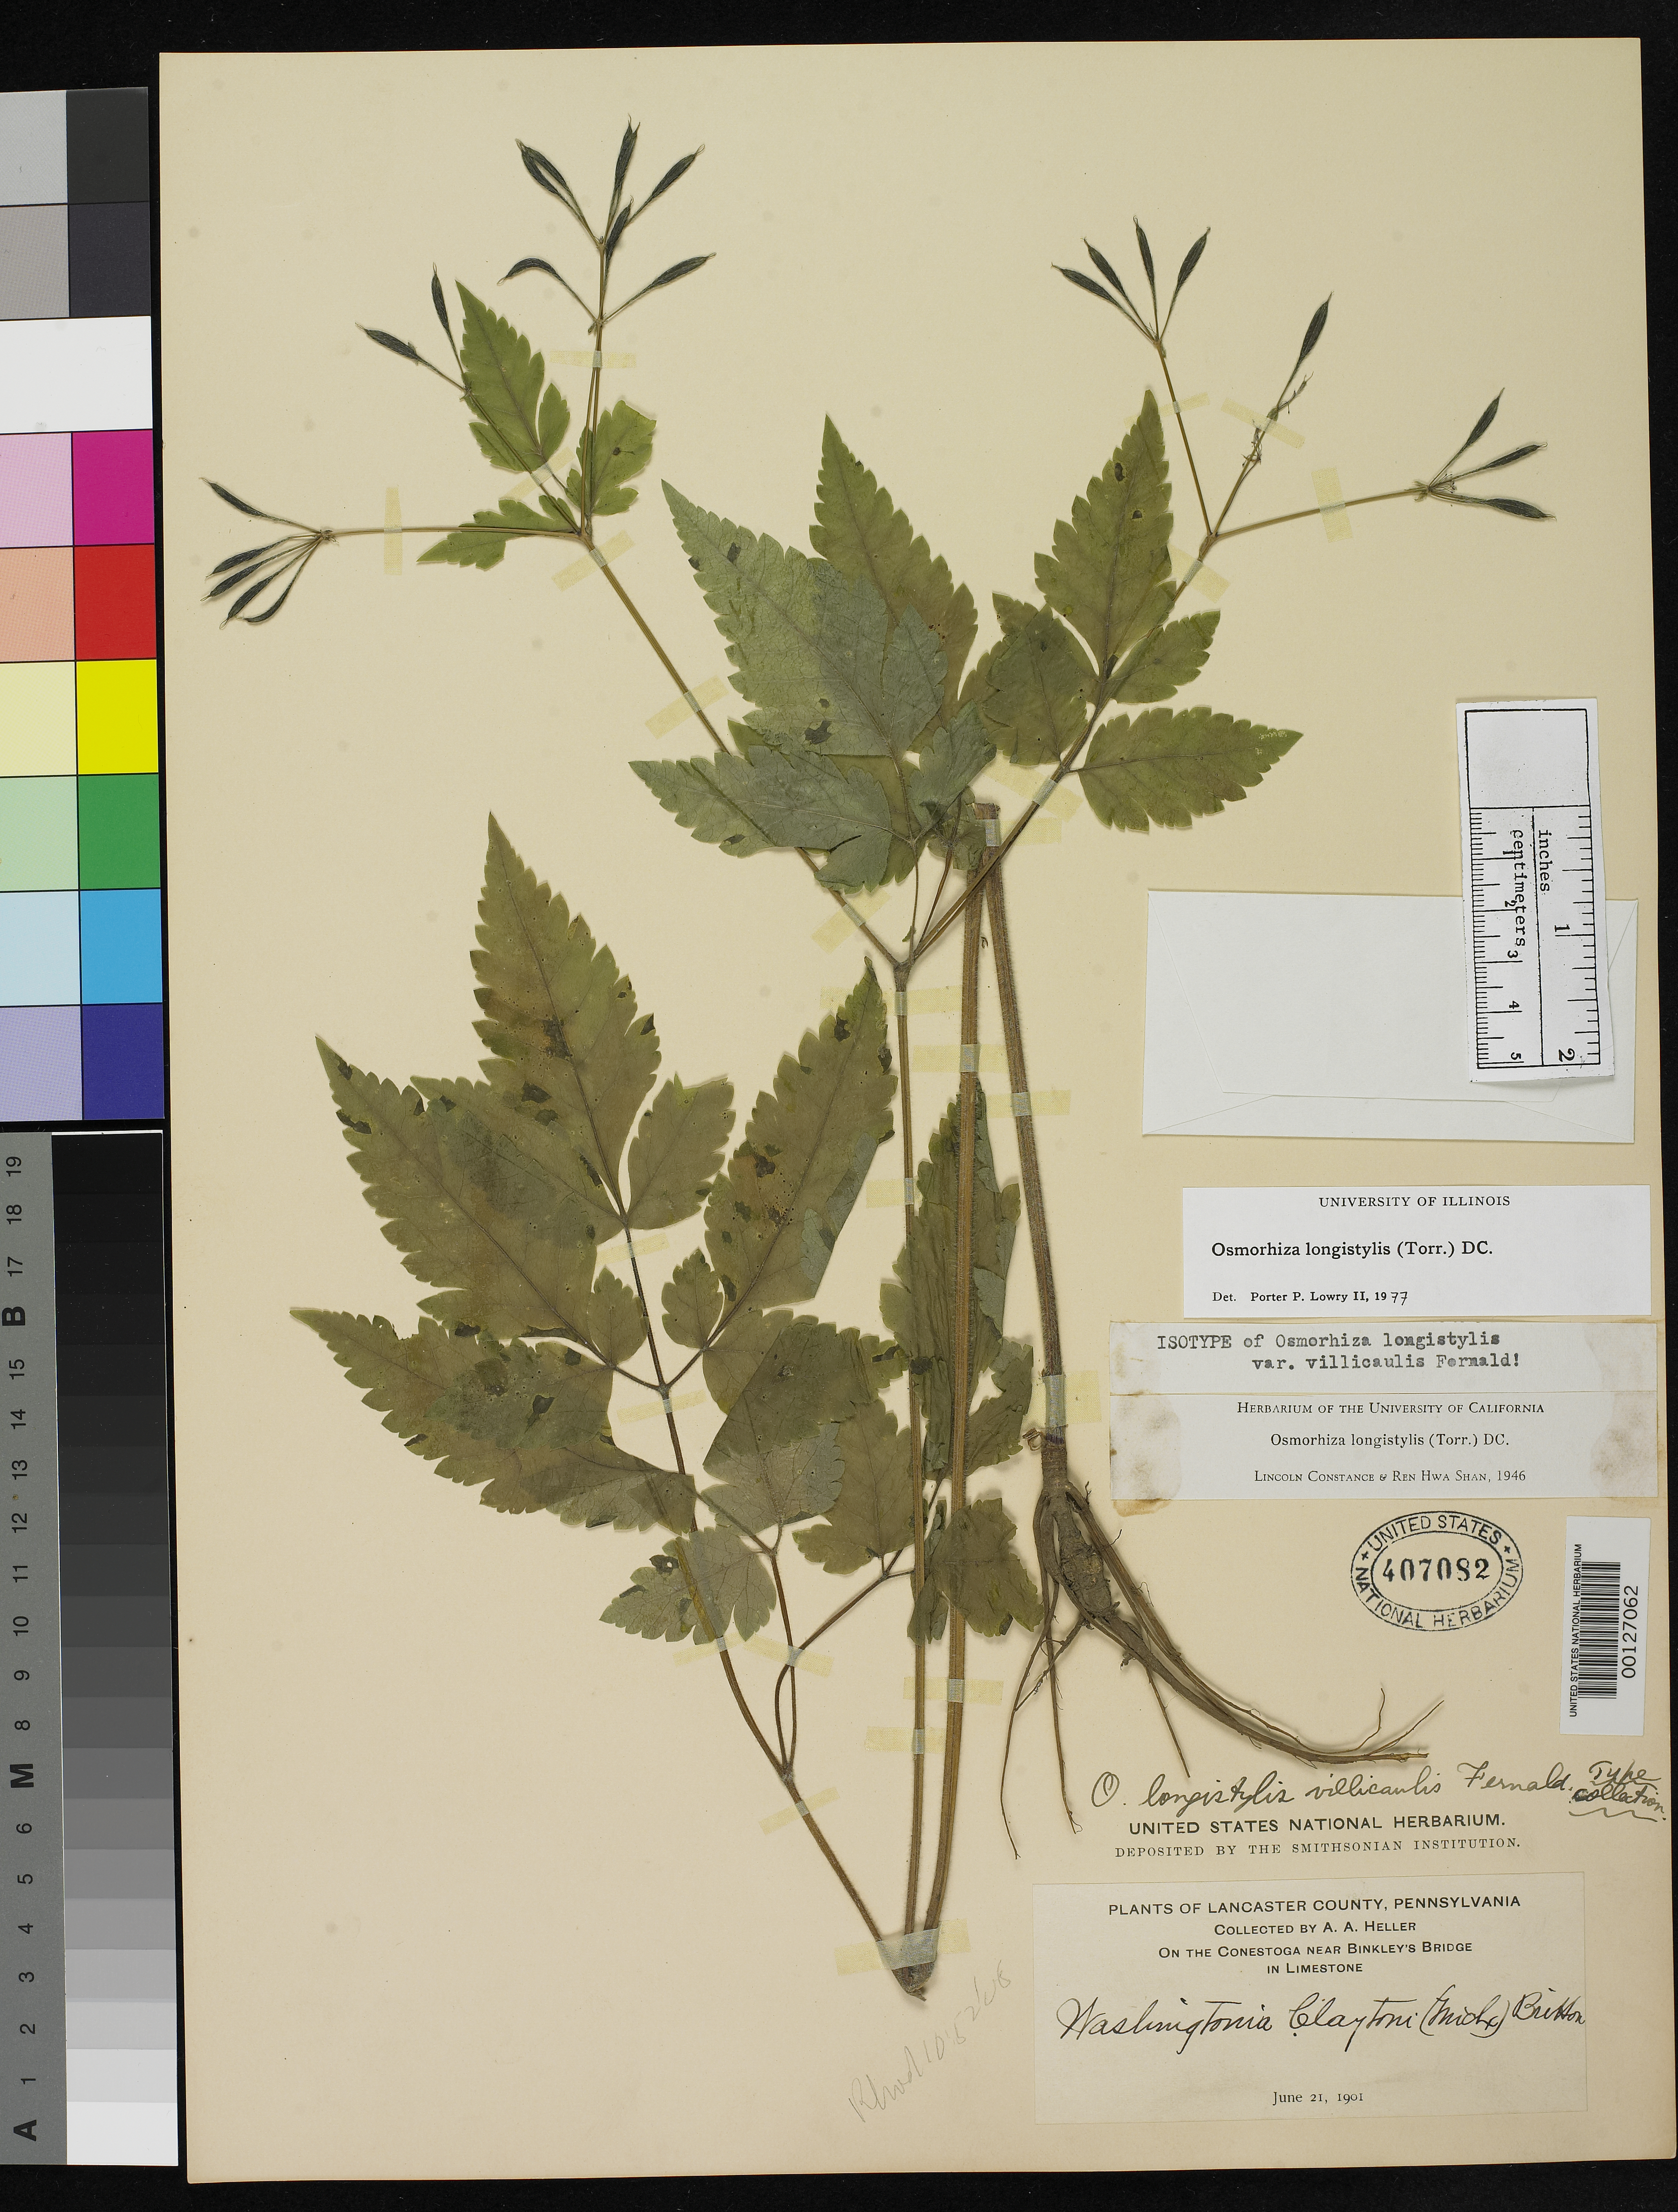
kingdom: Plantae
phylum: Tracheophyta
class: Magnoliopsida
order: Apiales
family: Apiaceae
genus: Osmorhiza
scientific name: Osmorhiza longistylis var. villicaulis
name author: Fernald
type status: Isotype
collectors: A. A. Heller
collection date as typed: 21 Jun 1901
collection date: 1901-06-21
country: United States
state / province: Pennsylvania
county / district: Lancaster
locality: Conostega, near Binkley's Bridge.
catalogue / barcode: US 407082